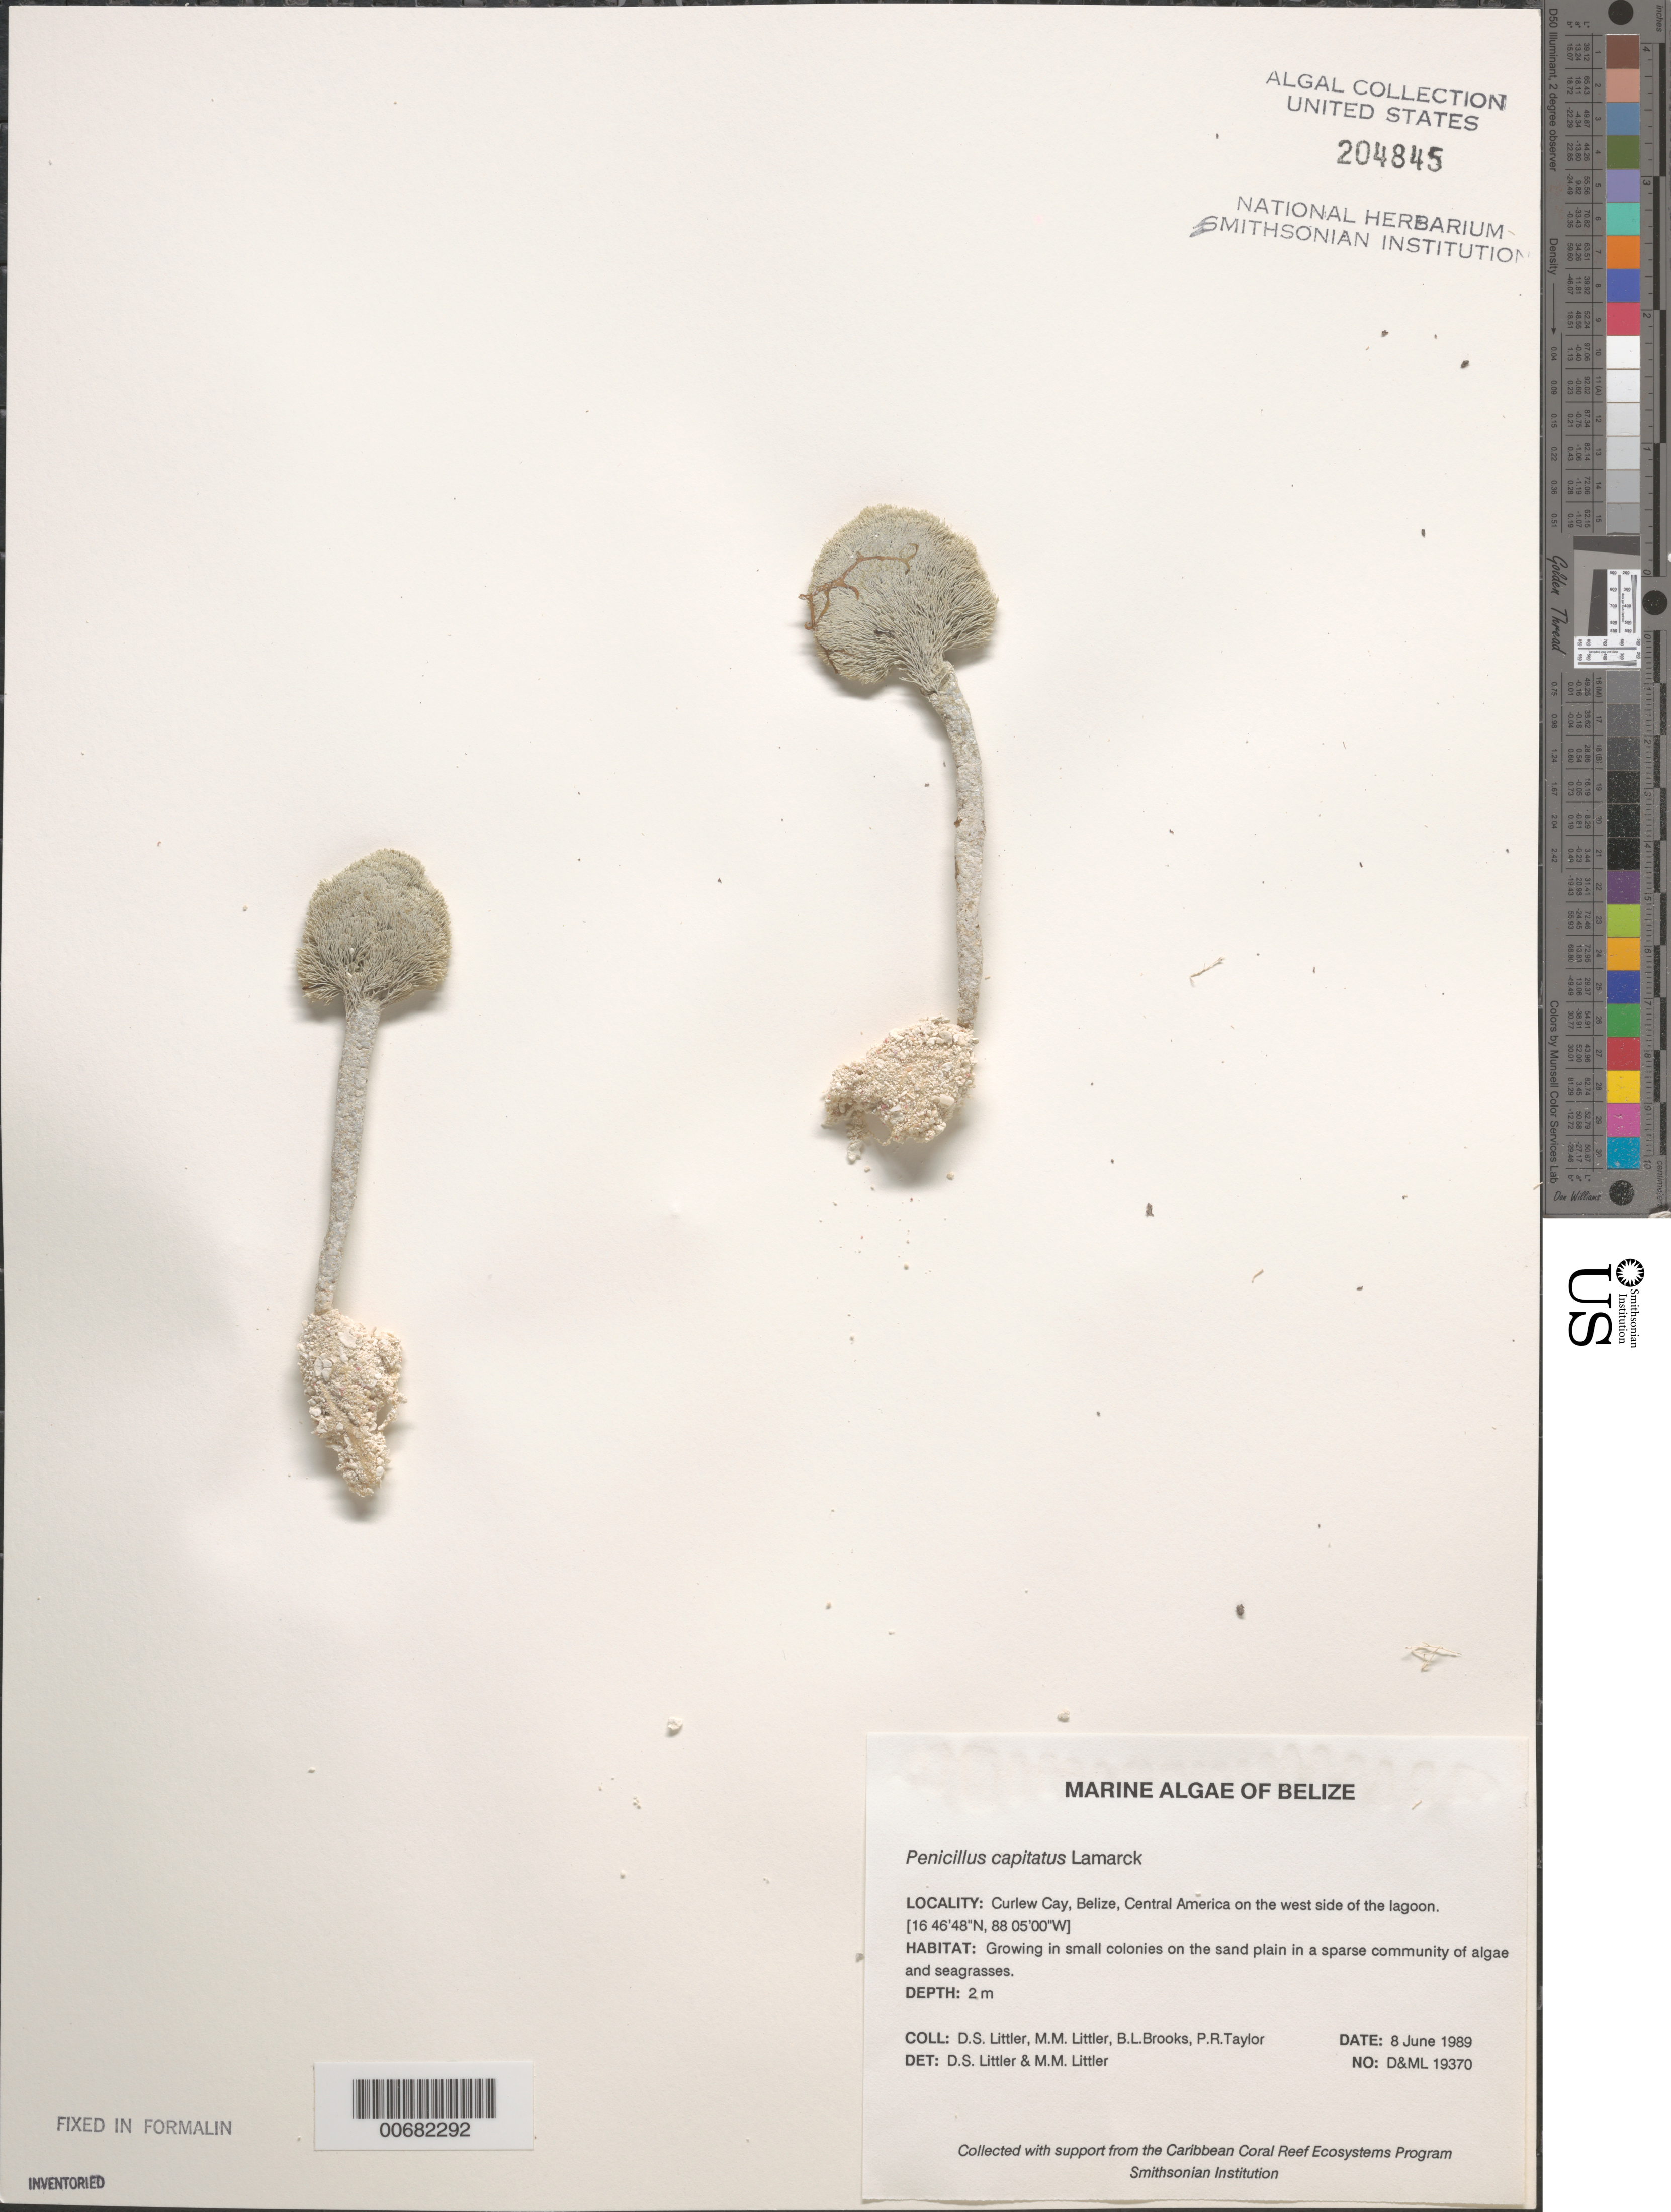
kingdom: Plantae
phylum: Chlorophyta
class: Ulvophyceae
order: Bryopsidales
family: Udoteaceae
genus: Penicillus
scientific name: Penicillus capitatus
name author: Lam.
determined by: Littler, D. S.; Littler, M. M.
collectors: D. S. Littler, M. M. Littler, B. Brooks & P. R. Taylor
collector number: D&ML 19370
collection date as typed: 08 Jun 1989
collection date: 1989-06-08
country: Belize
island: Curlew Cay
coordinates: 16 46' 48" N, 88 05' 00" W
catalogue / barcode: US 204845